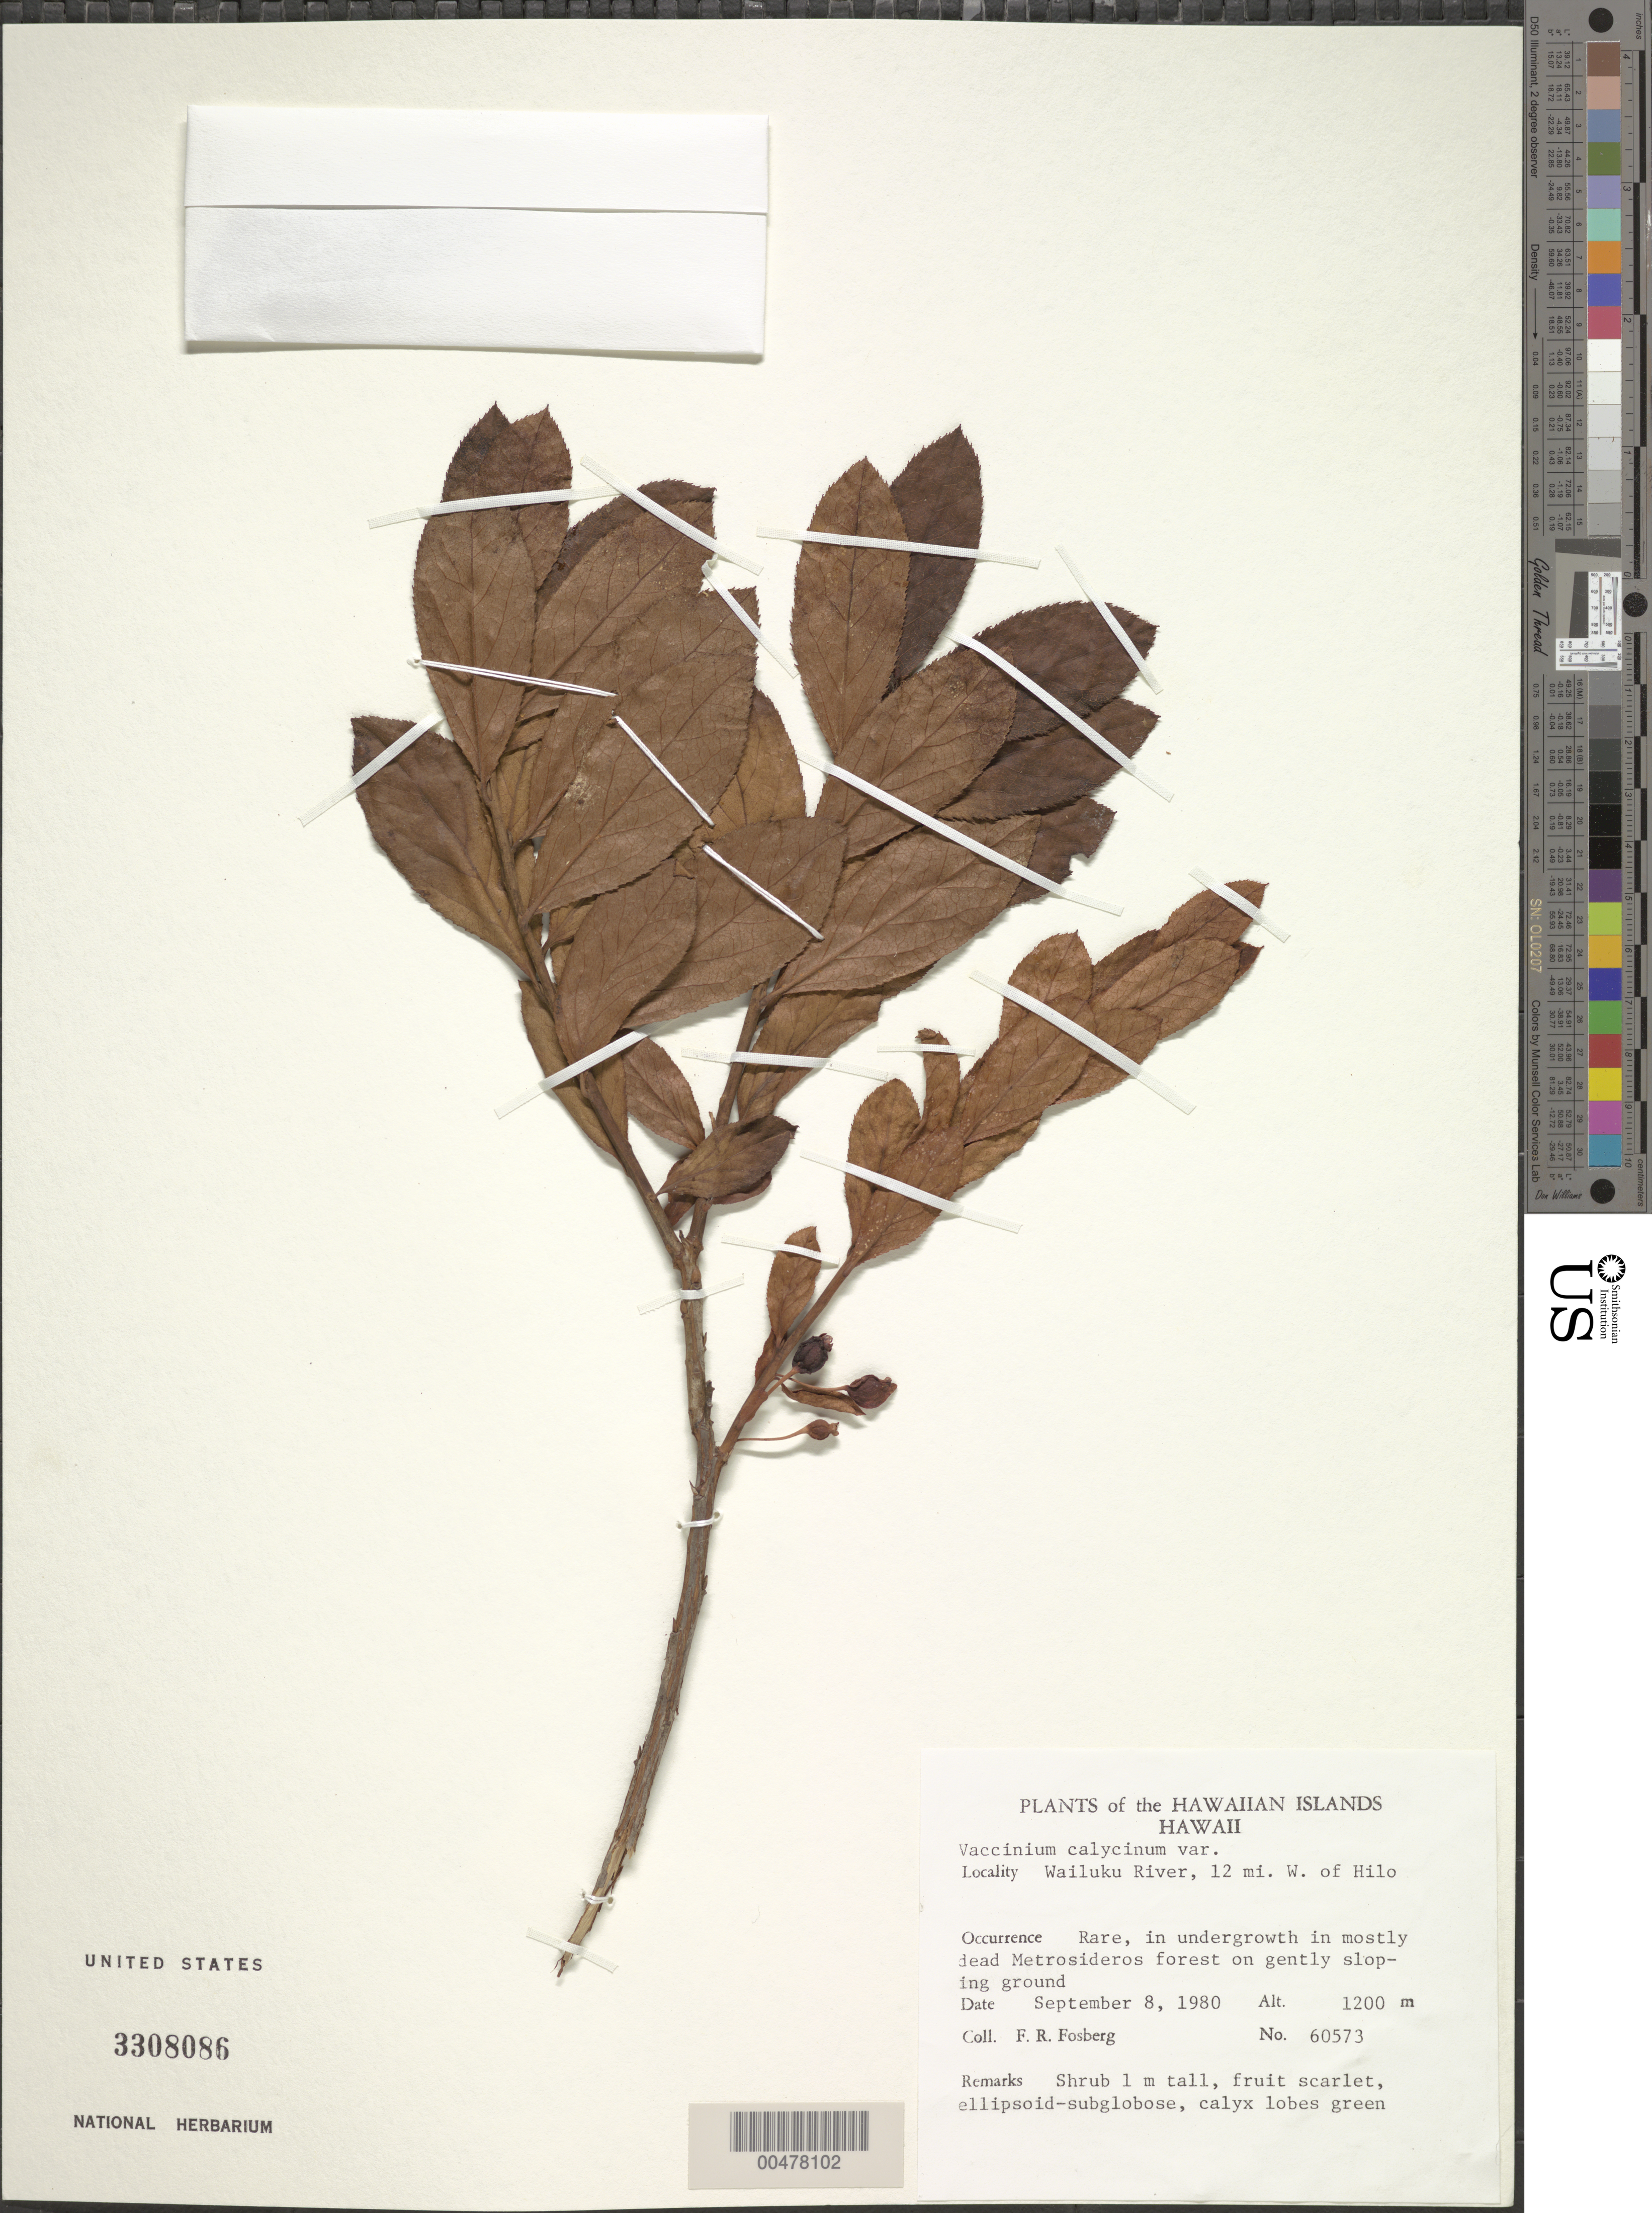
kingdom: Plantae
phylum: Tracheophyta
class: Magnoliopsida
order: Ericales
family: Ericaceae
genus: Vaccinium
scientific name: Vaccinium calycinum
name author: Sm.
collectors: F. R. Fosberg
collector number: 60573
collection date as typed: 8 Sep 1980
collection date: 1980-09-08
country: United States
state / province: Hawaii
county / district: Hawaii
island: Hawaii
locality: Wailuku River, 12 mi W of Hilo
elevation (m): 1200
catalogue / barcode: US 3308086